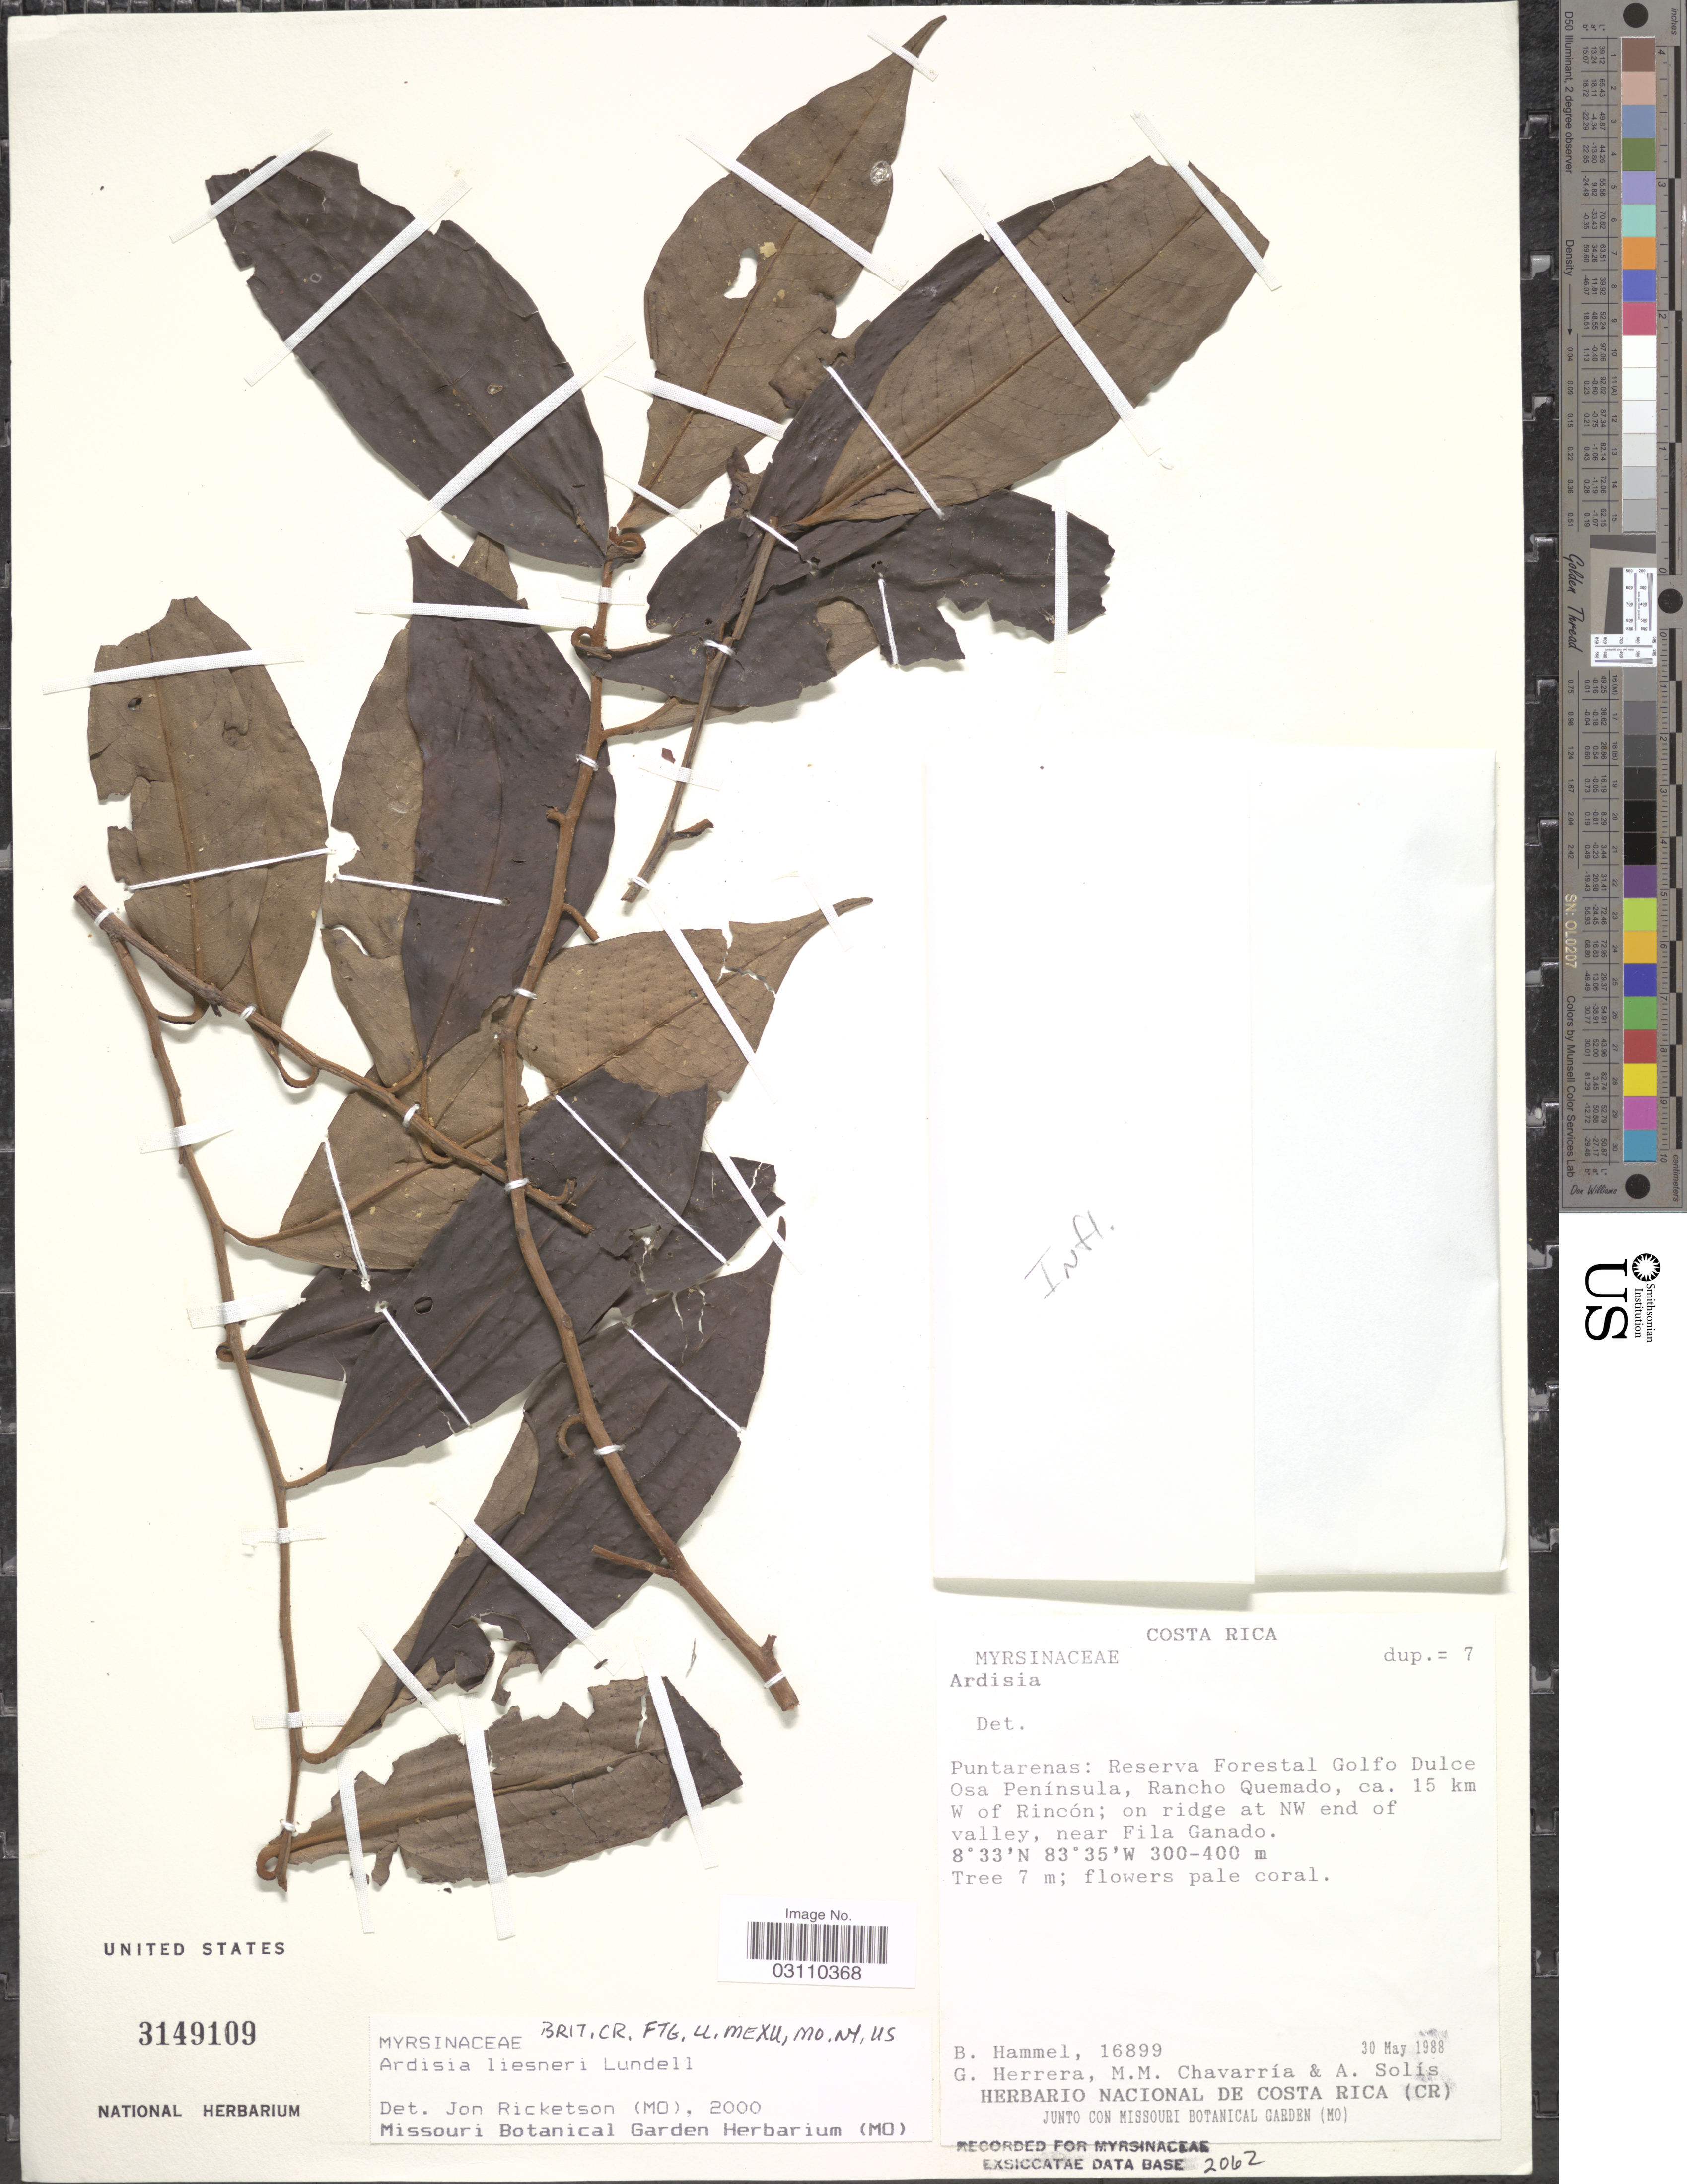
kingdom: Plantae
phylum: Tracheophyta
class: Magnoliopsida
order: Ericales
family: Primulaceae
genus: Ardisia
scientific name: Ardisia liesneri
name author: Lundell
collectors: B. Hammel, G. Herrera, M. Chavarría & A. Solis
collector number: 16899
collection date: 1988-05-30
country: Costa Rica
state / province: Puntarenas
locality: Reserva Florestal Golfo Dulce Osa Península, Rancho Quemado, ca. 15 km W of Rincón; on ridge at NW end of valley, near Fila Ganado.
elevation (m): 300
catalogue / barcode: US 3149109